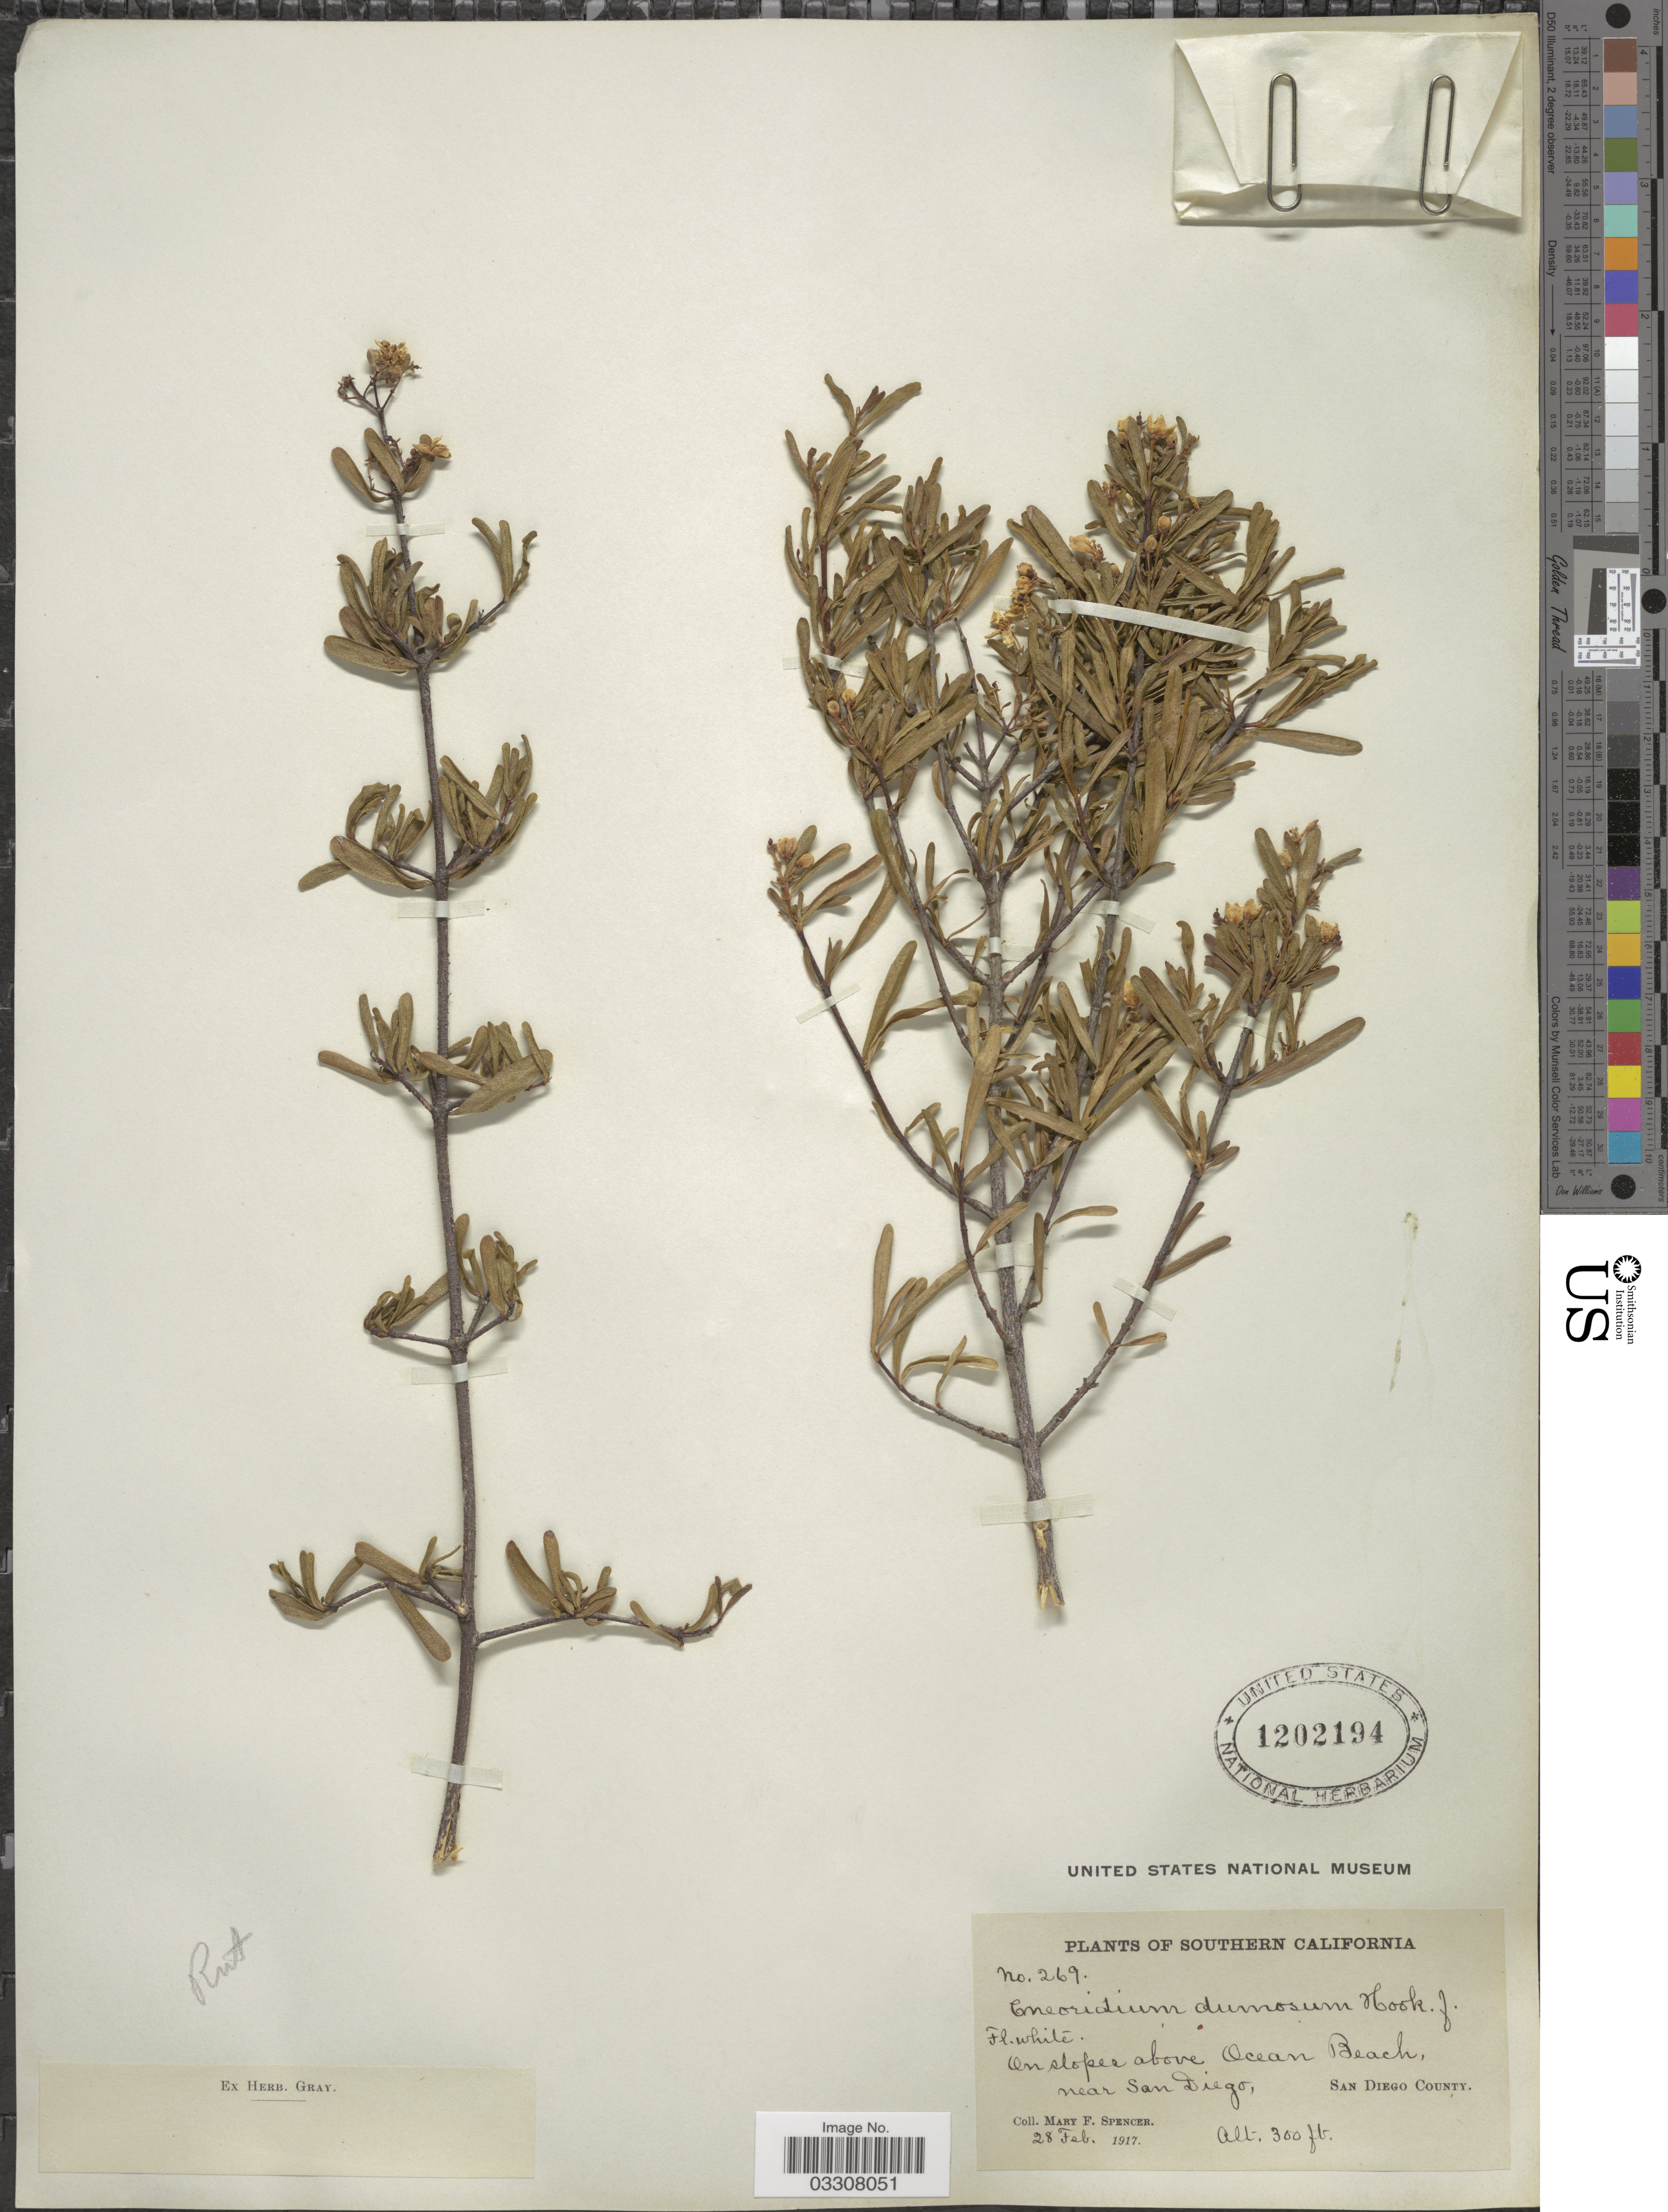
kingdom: Plantae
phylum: Tracheophyta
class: Magnoliopsida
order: Sapindales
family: Rutaceae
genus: Cneoridium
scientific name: Cneoridium dumosum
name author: (Nutt. ex Torr. & A. Gray) Hook. f. ex Baill.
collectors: M. Spencer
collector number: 269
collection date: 1917-02-28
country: United States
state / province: California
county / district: San Diego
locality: Southern California. On slopes above Ocean Beach, near San Diego, San Diego County.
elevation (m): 91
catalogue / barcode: US 1202194